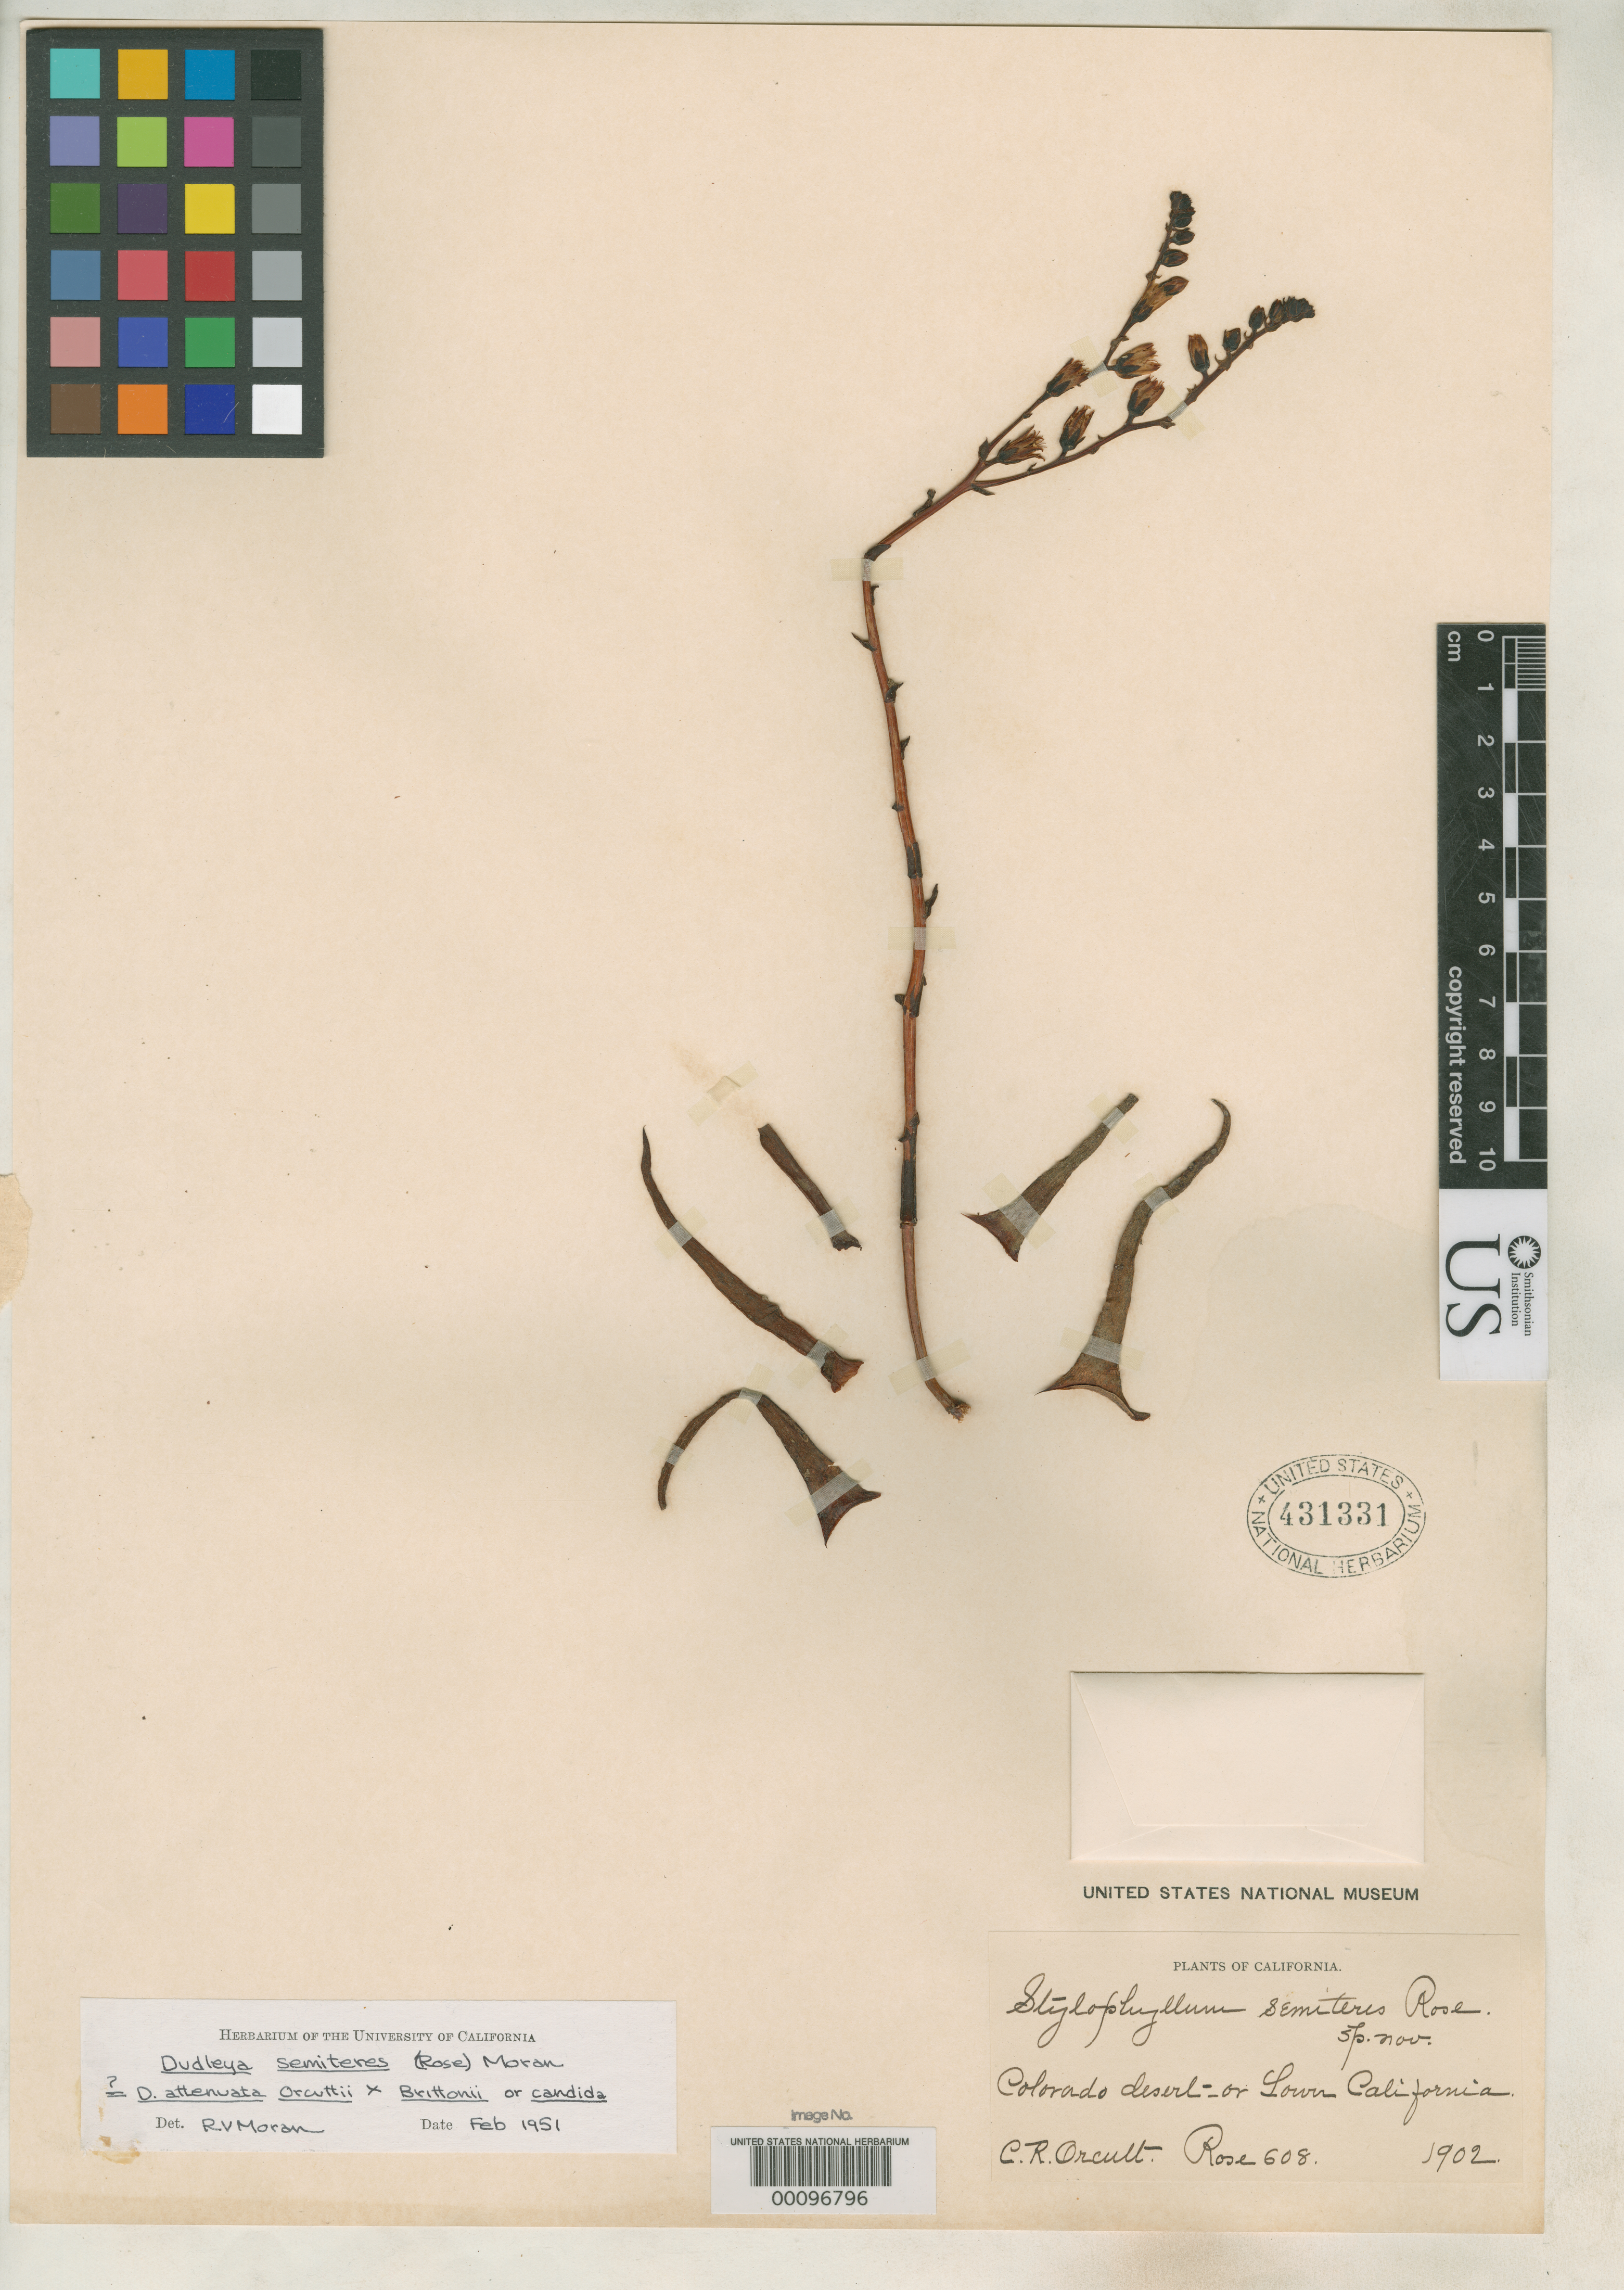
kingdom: Plantae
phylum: Tracheophyta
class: Magnoliopsida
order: Saxifragales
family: Crassulaceae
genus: Stylophyllum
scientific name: Stylophyllum semiteres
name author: Rose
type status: Holotype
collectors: C. R. Orcutt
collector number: Rose 608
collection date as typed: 1902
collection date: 1902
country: Mexico / United States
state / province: Baja California Norte / California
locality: Colorado Desert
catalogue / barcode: US 431331